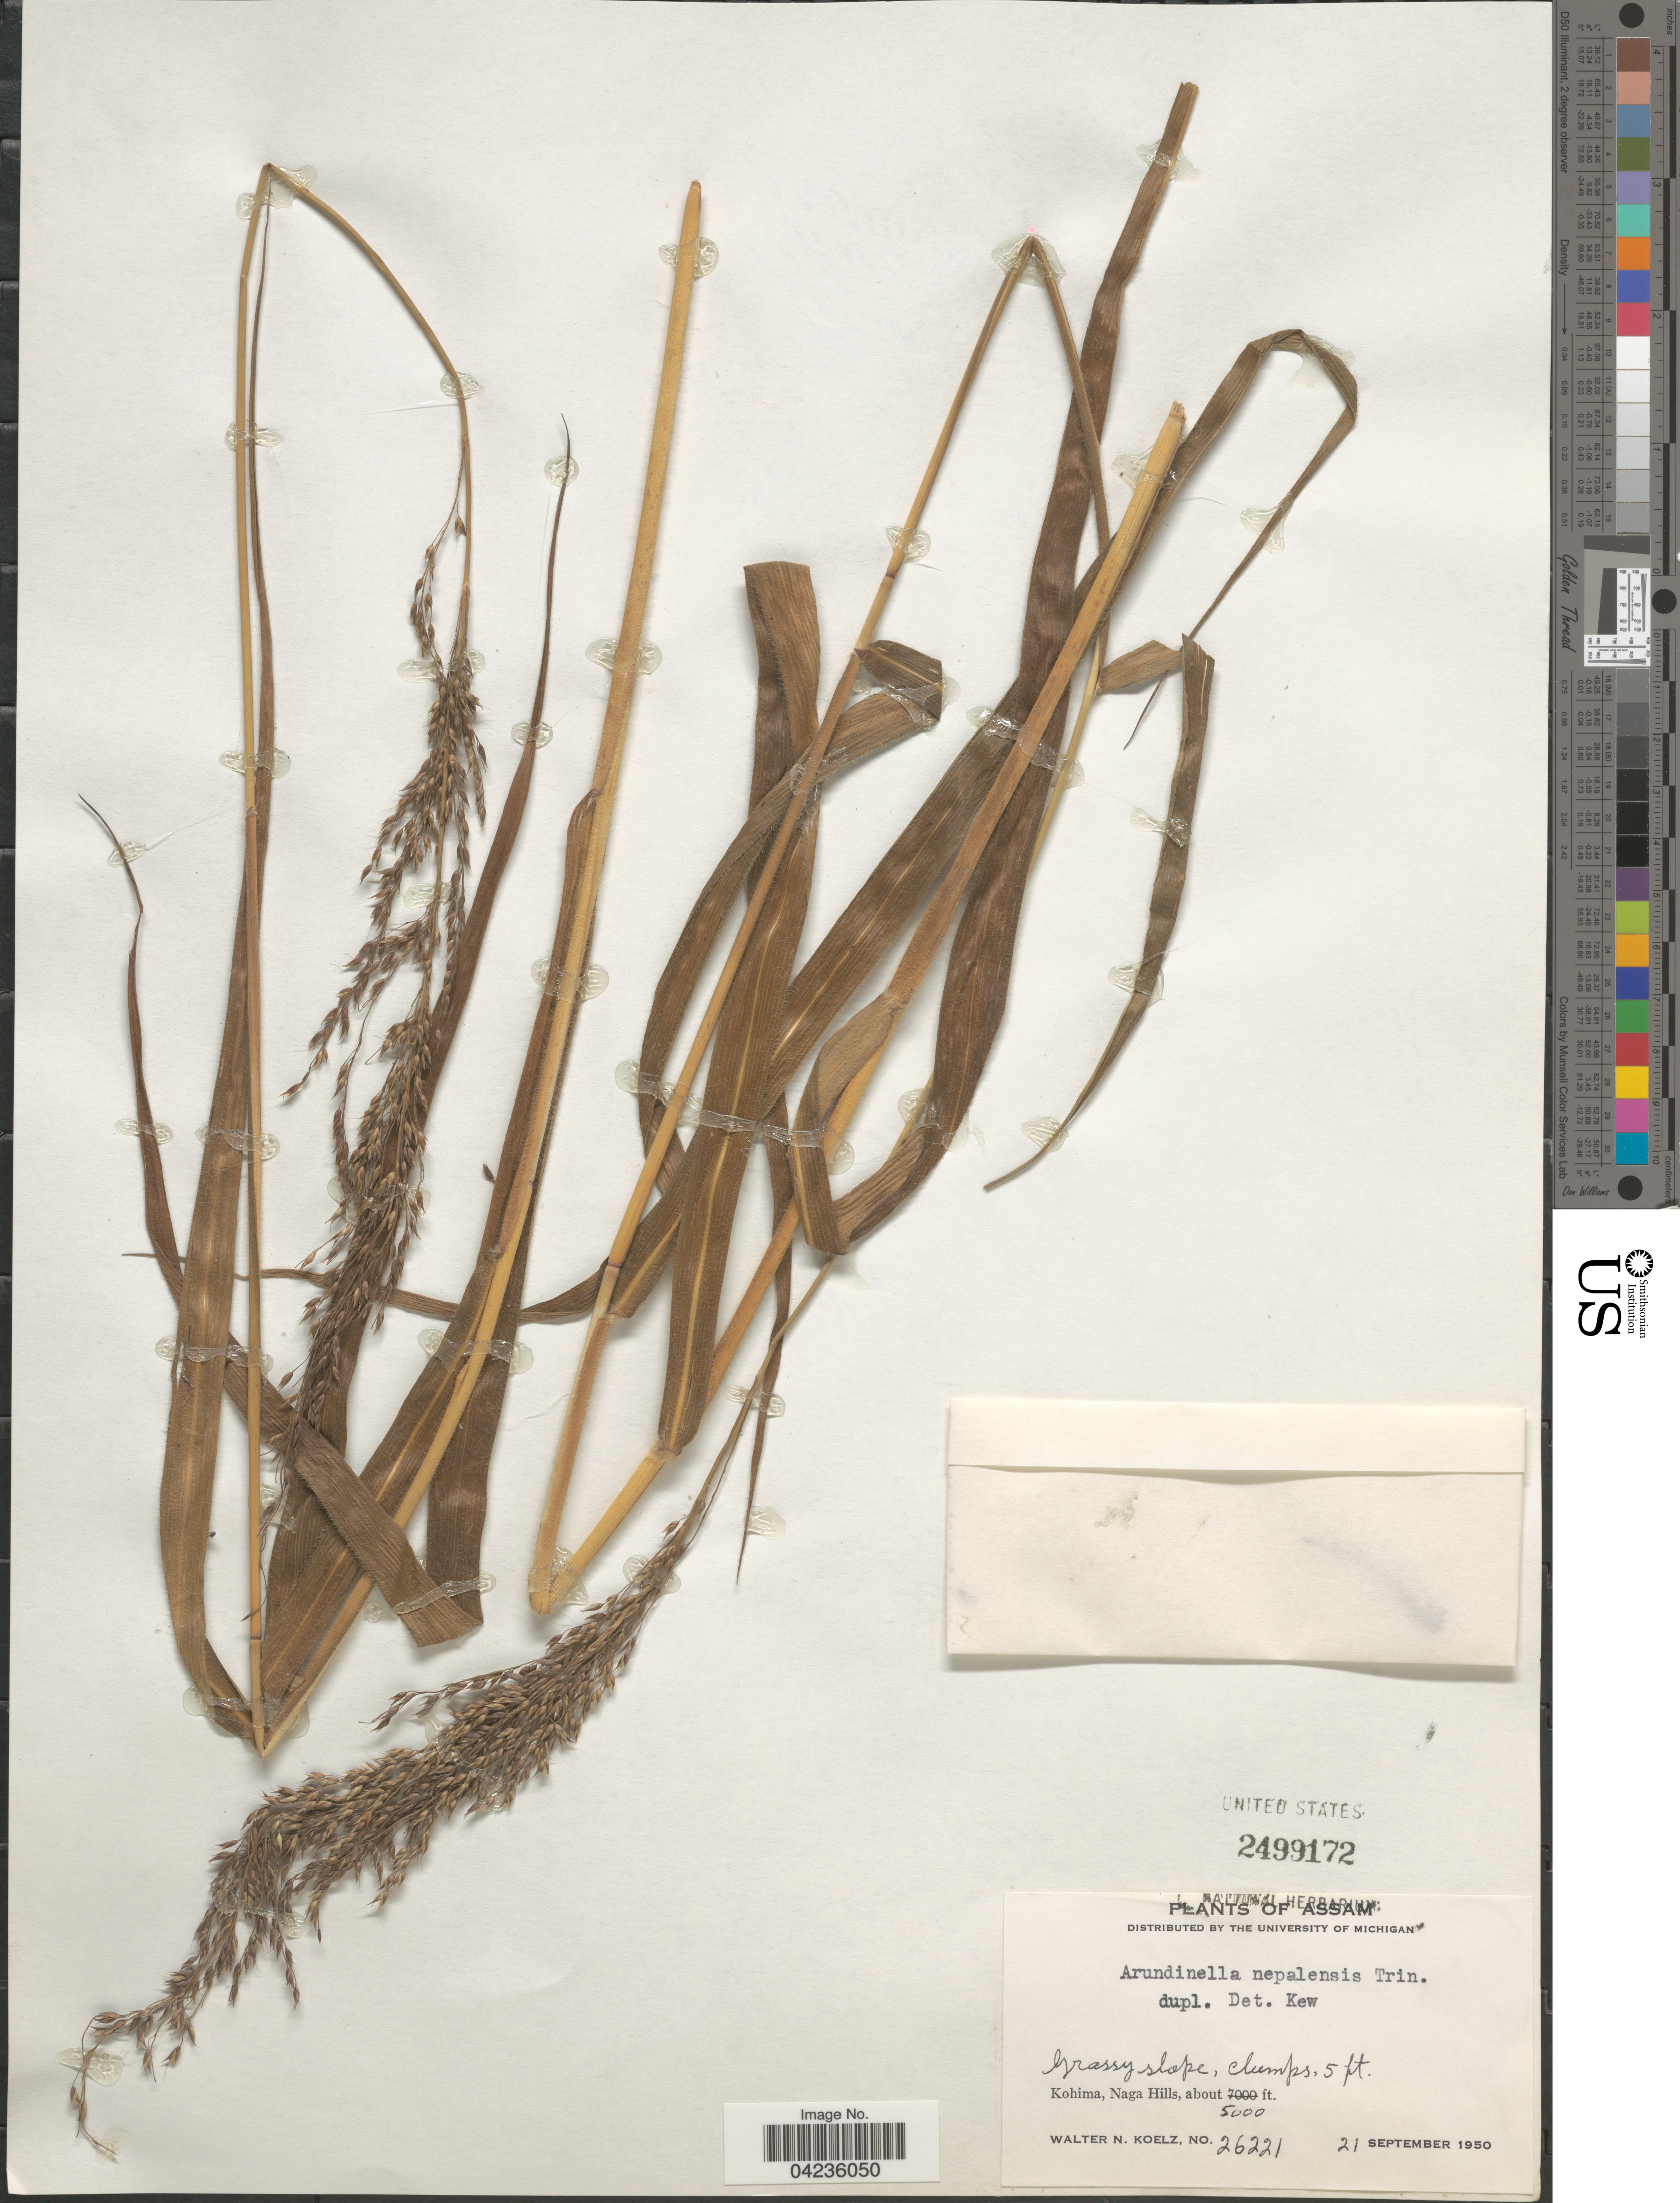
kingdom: Plantae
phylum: Tracheophyta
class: Liliopsida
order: Poales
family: Poaceae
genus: Arundinella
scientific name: Arundinella nepalensis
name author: Trin.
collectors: W. N. Koelz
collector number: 26221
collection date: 1950-09-21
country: India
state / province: Assam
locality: Kohima, Naga Hills.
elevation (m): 1524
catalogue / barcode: US 2499172